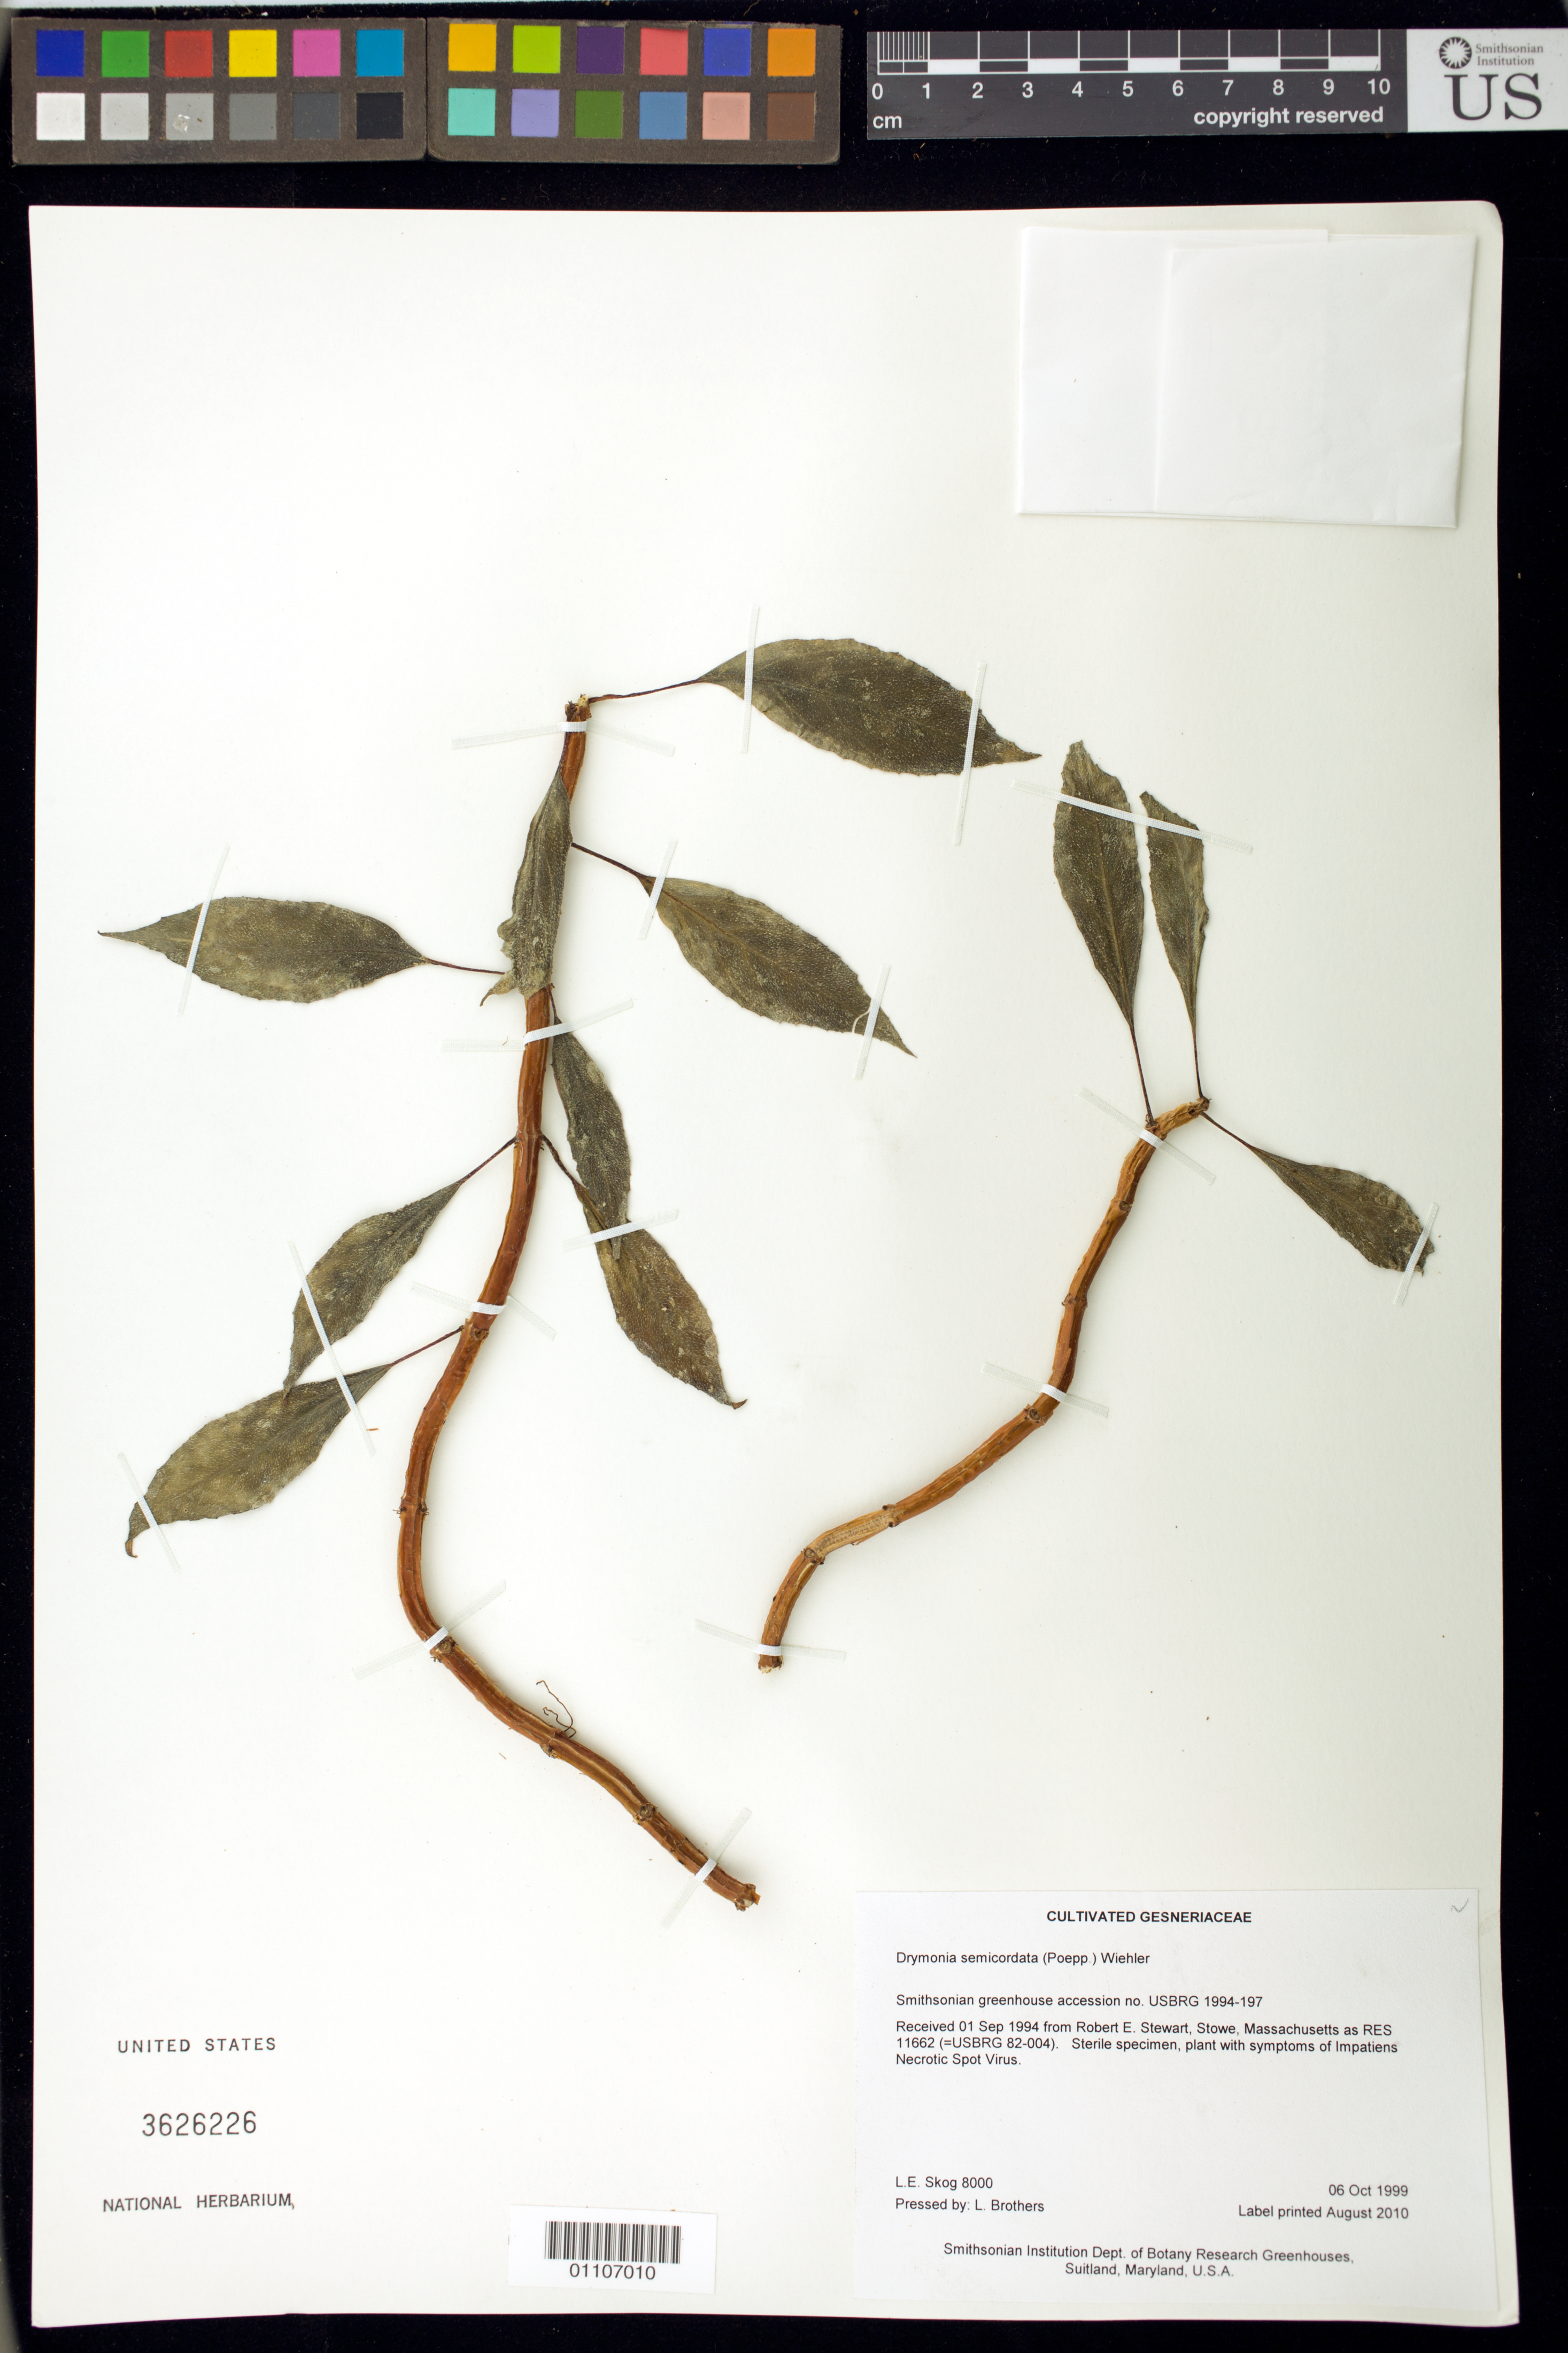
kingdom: Plantae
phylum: Tracheophyta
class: Magnoliopsida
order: Lamiales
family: Gesneriaceae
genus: Drymonia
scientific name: Drymonia semicordata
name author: (Poepp.) Wiehler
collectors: L. E. Skog & L. Brothers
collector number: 8000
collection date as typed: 06 Oct 1999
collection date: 1999-10-06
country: United States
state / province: Maryland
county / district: Prince George's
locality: Smithsonian Institution Dept. of Botany Research Greenhouses, Suitland, Maryland, U.S.A.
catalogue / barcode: US 3626226